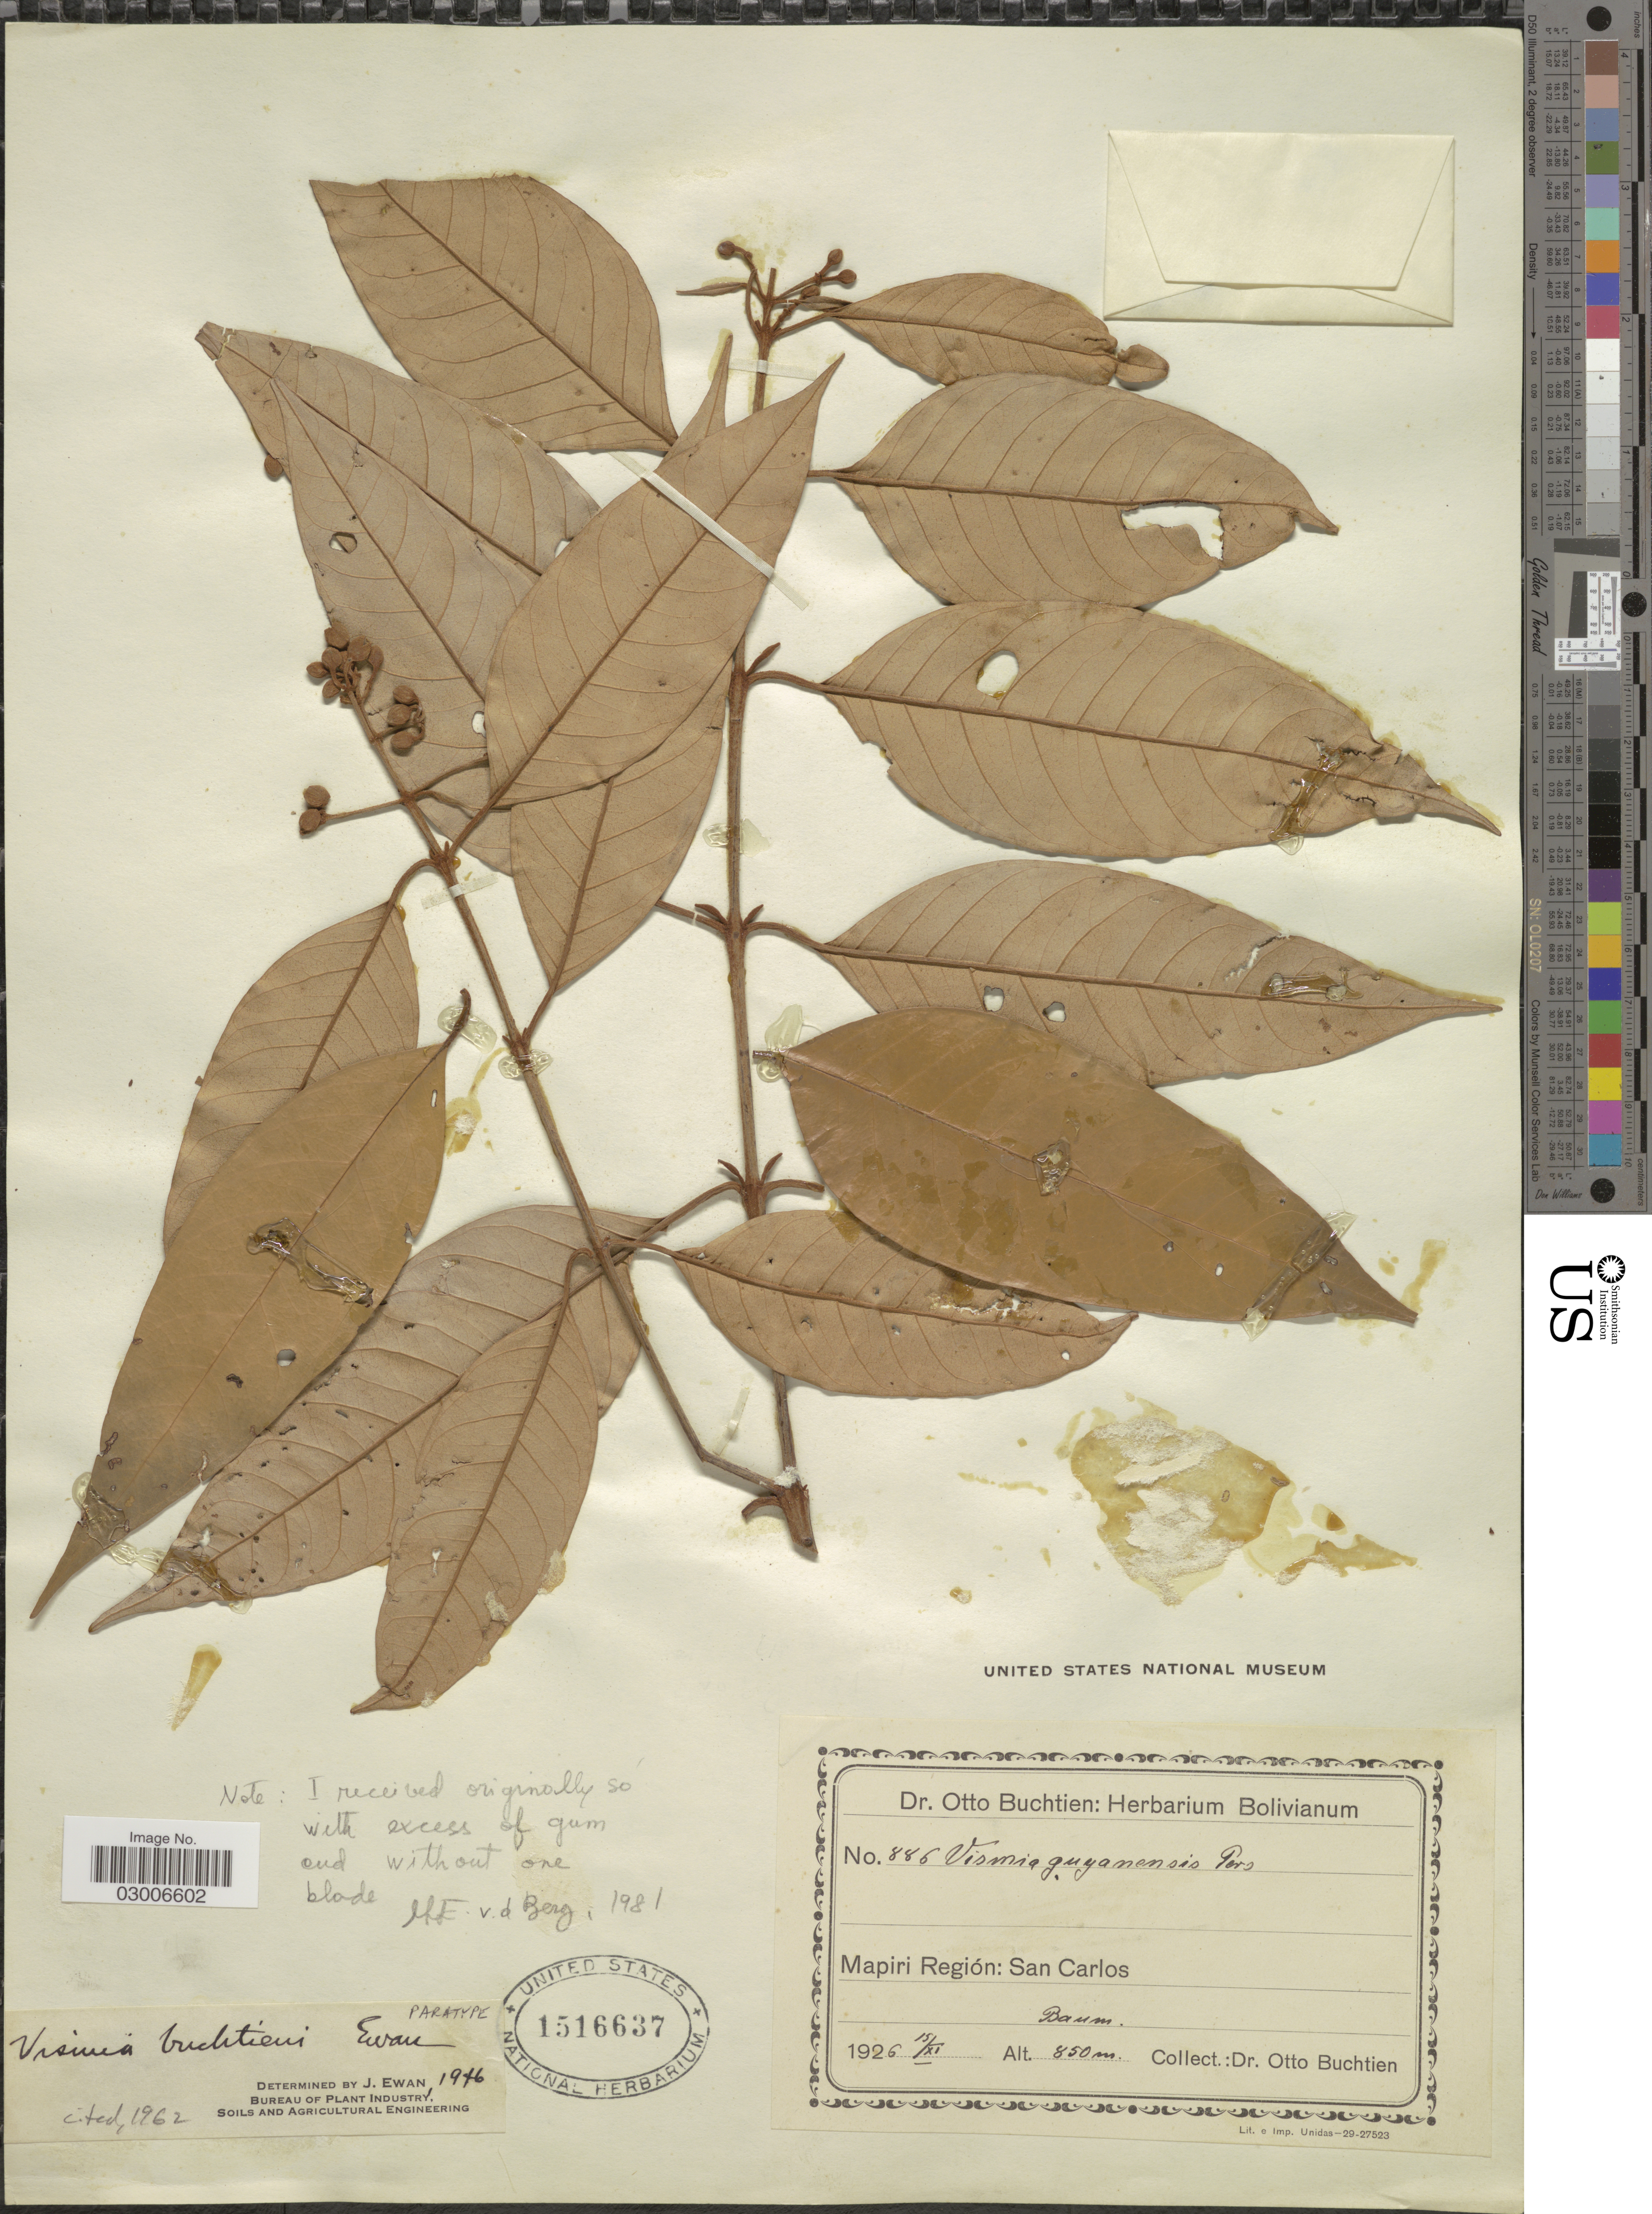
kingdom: Plantae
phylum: Tracheophyta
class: Magnoliopsida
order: Malpighiales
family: Hypericaceae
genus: Vismia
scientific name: Vismia buchtienii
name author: Ewan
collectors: O. Buchtien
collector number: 886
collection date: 1926-11-15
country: Bolivia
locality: Mapiri Región: San Carlos.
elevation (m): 850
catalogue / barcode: US 1516637